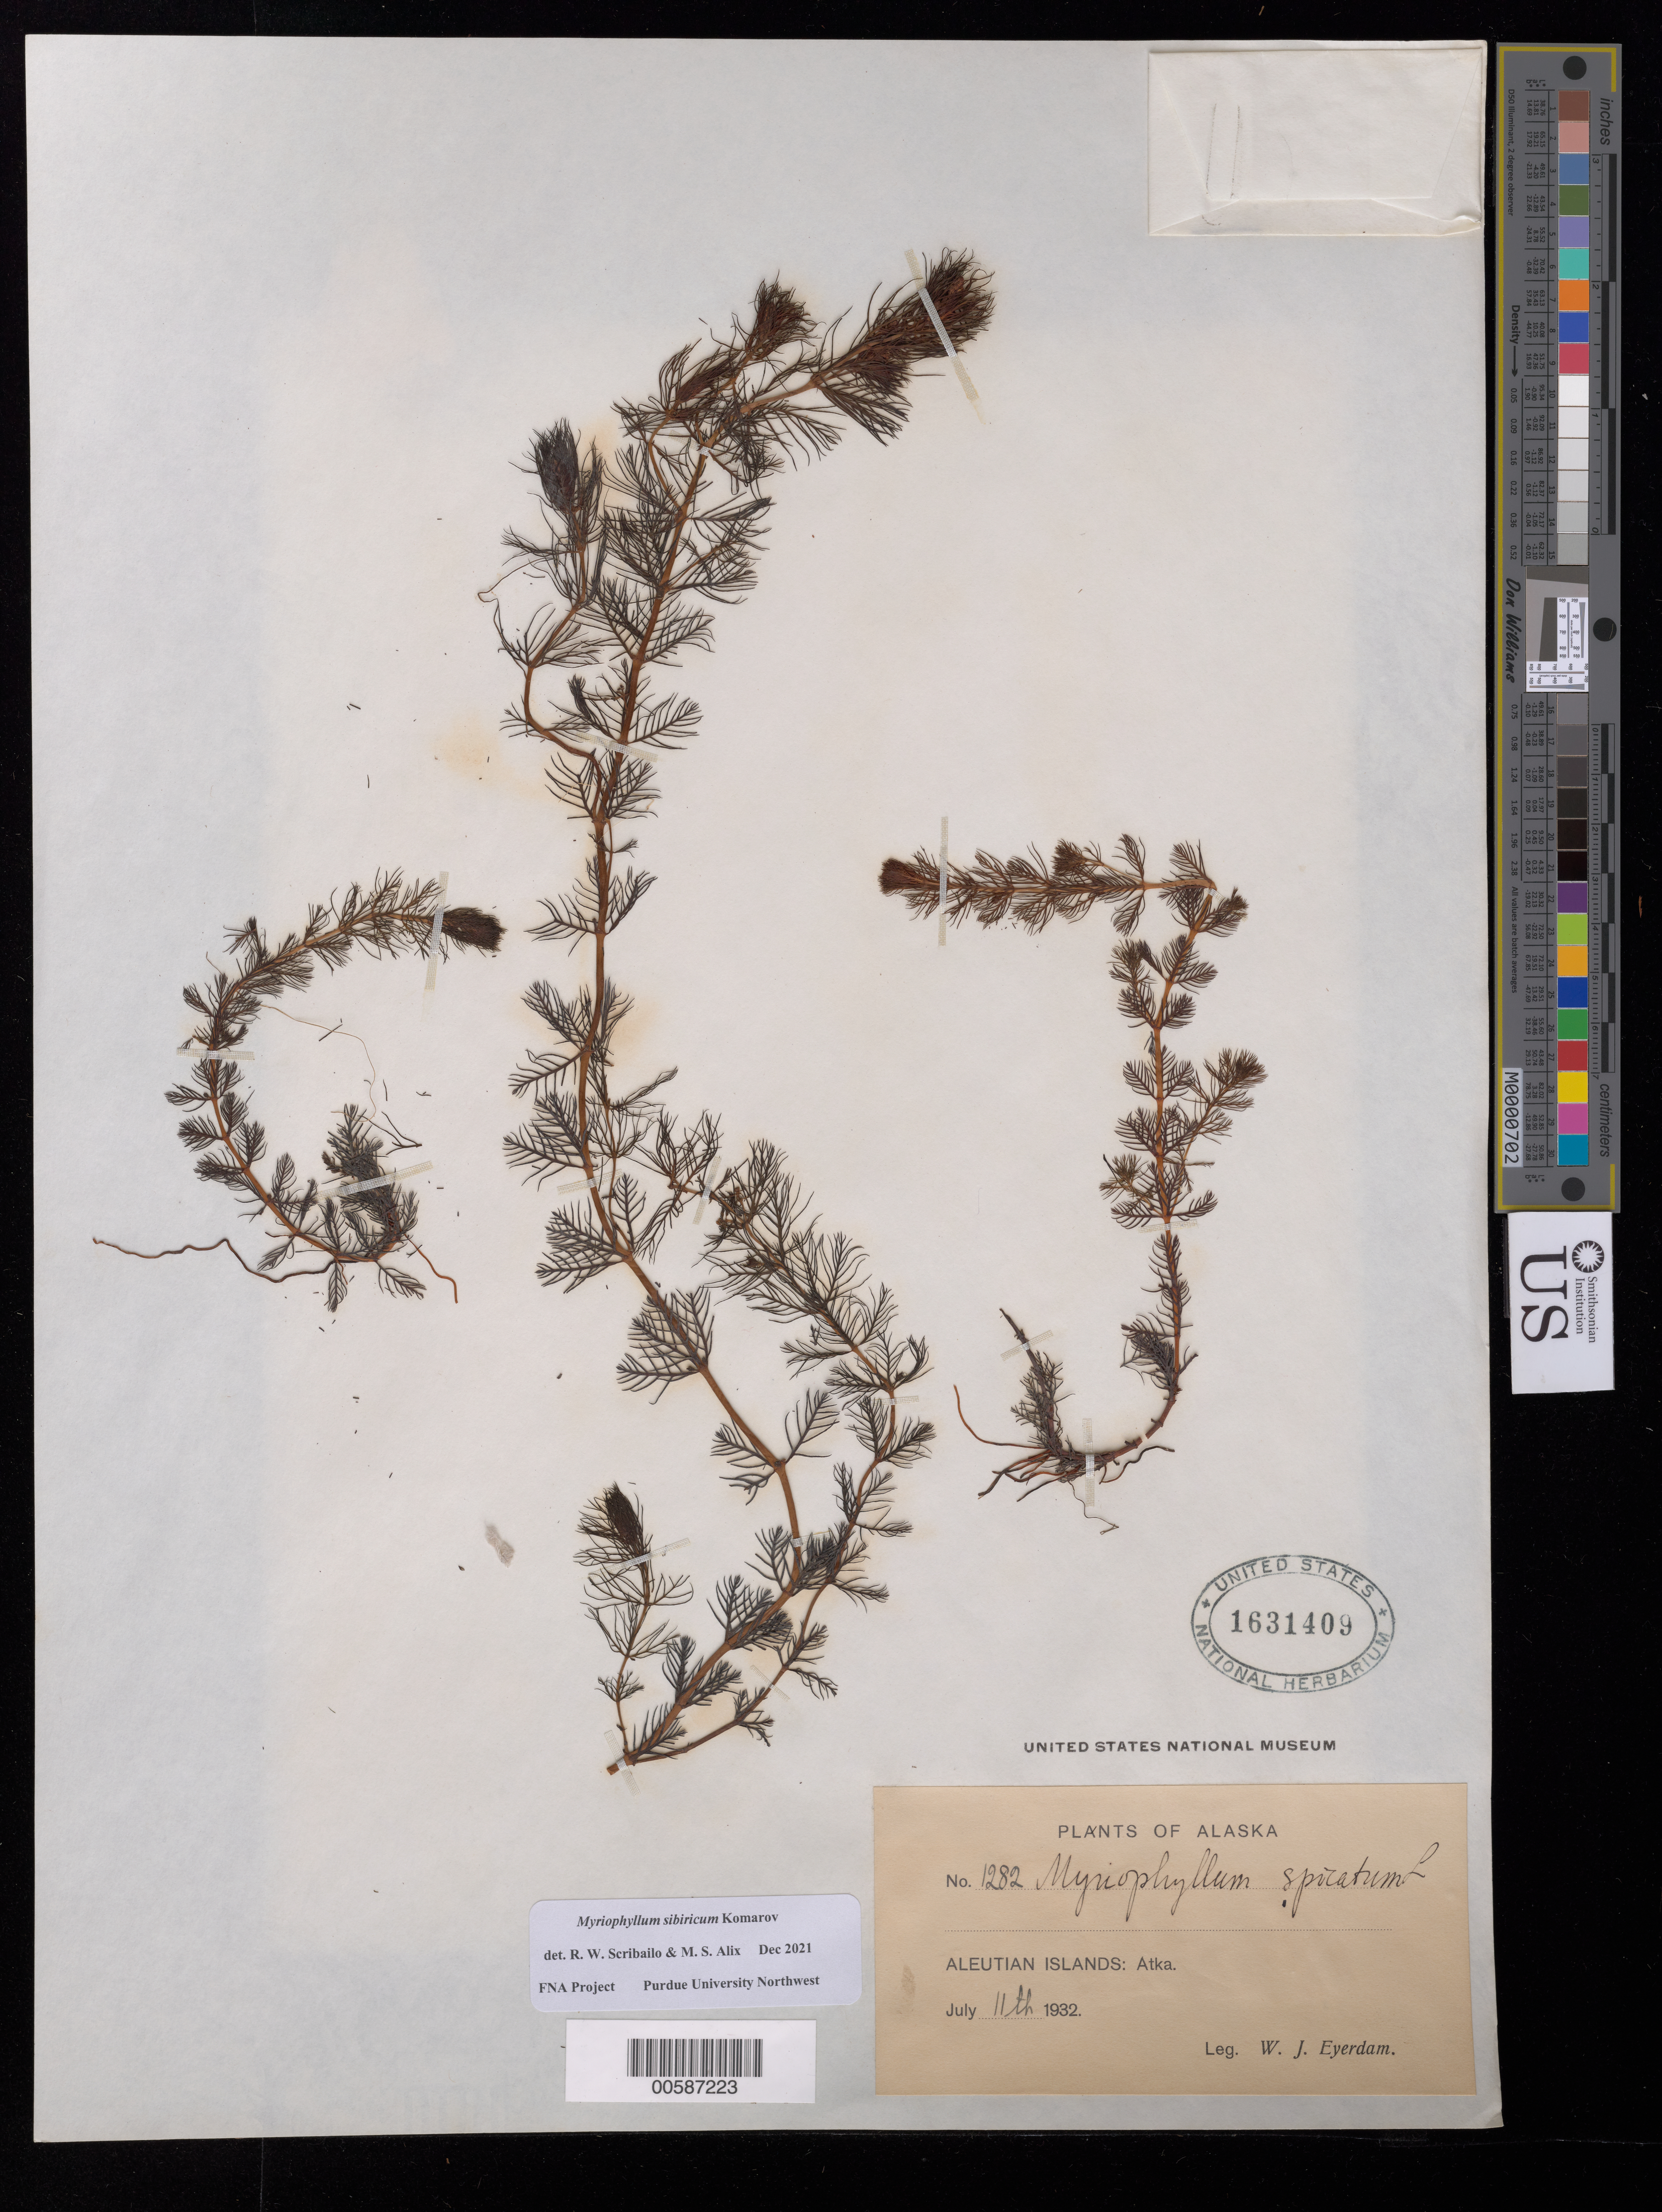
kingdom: Plantae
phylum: Tracheophyta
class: Magnoliopsida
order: Saxifragales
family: Haloragaceae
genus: Myriophyllum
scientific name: Myriophyllum sibiricum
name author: Kom.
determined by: Scribailo, R. W.; Alix, M. S.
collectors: W. J. Eyerdam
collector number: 1282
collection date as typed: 11 Jul 1932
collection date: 1932-07-11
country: United States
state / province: Alaska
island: Atka Island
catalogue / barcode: US 1631409